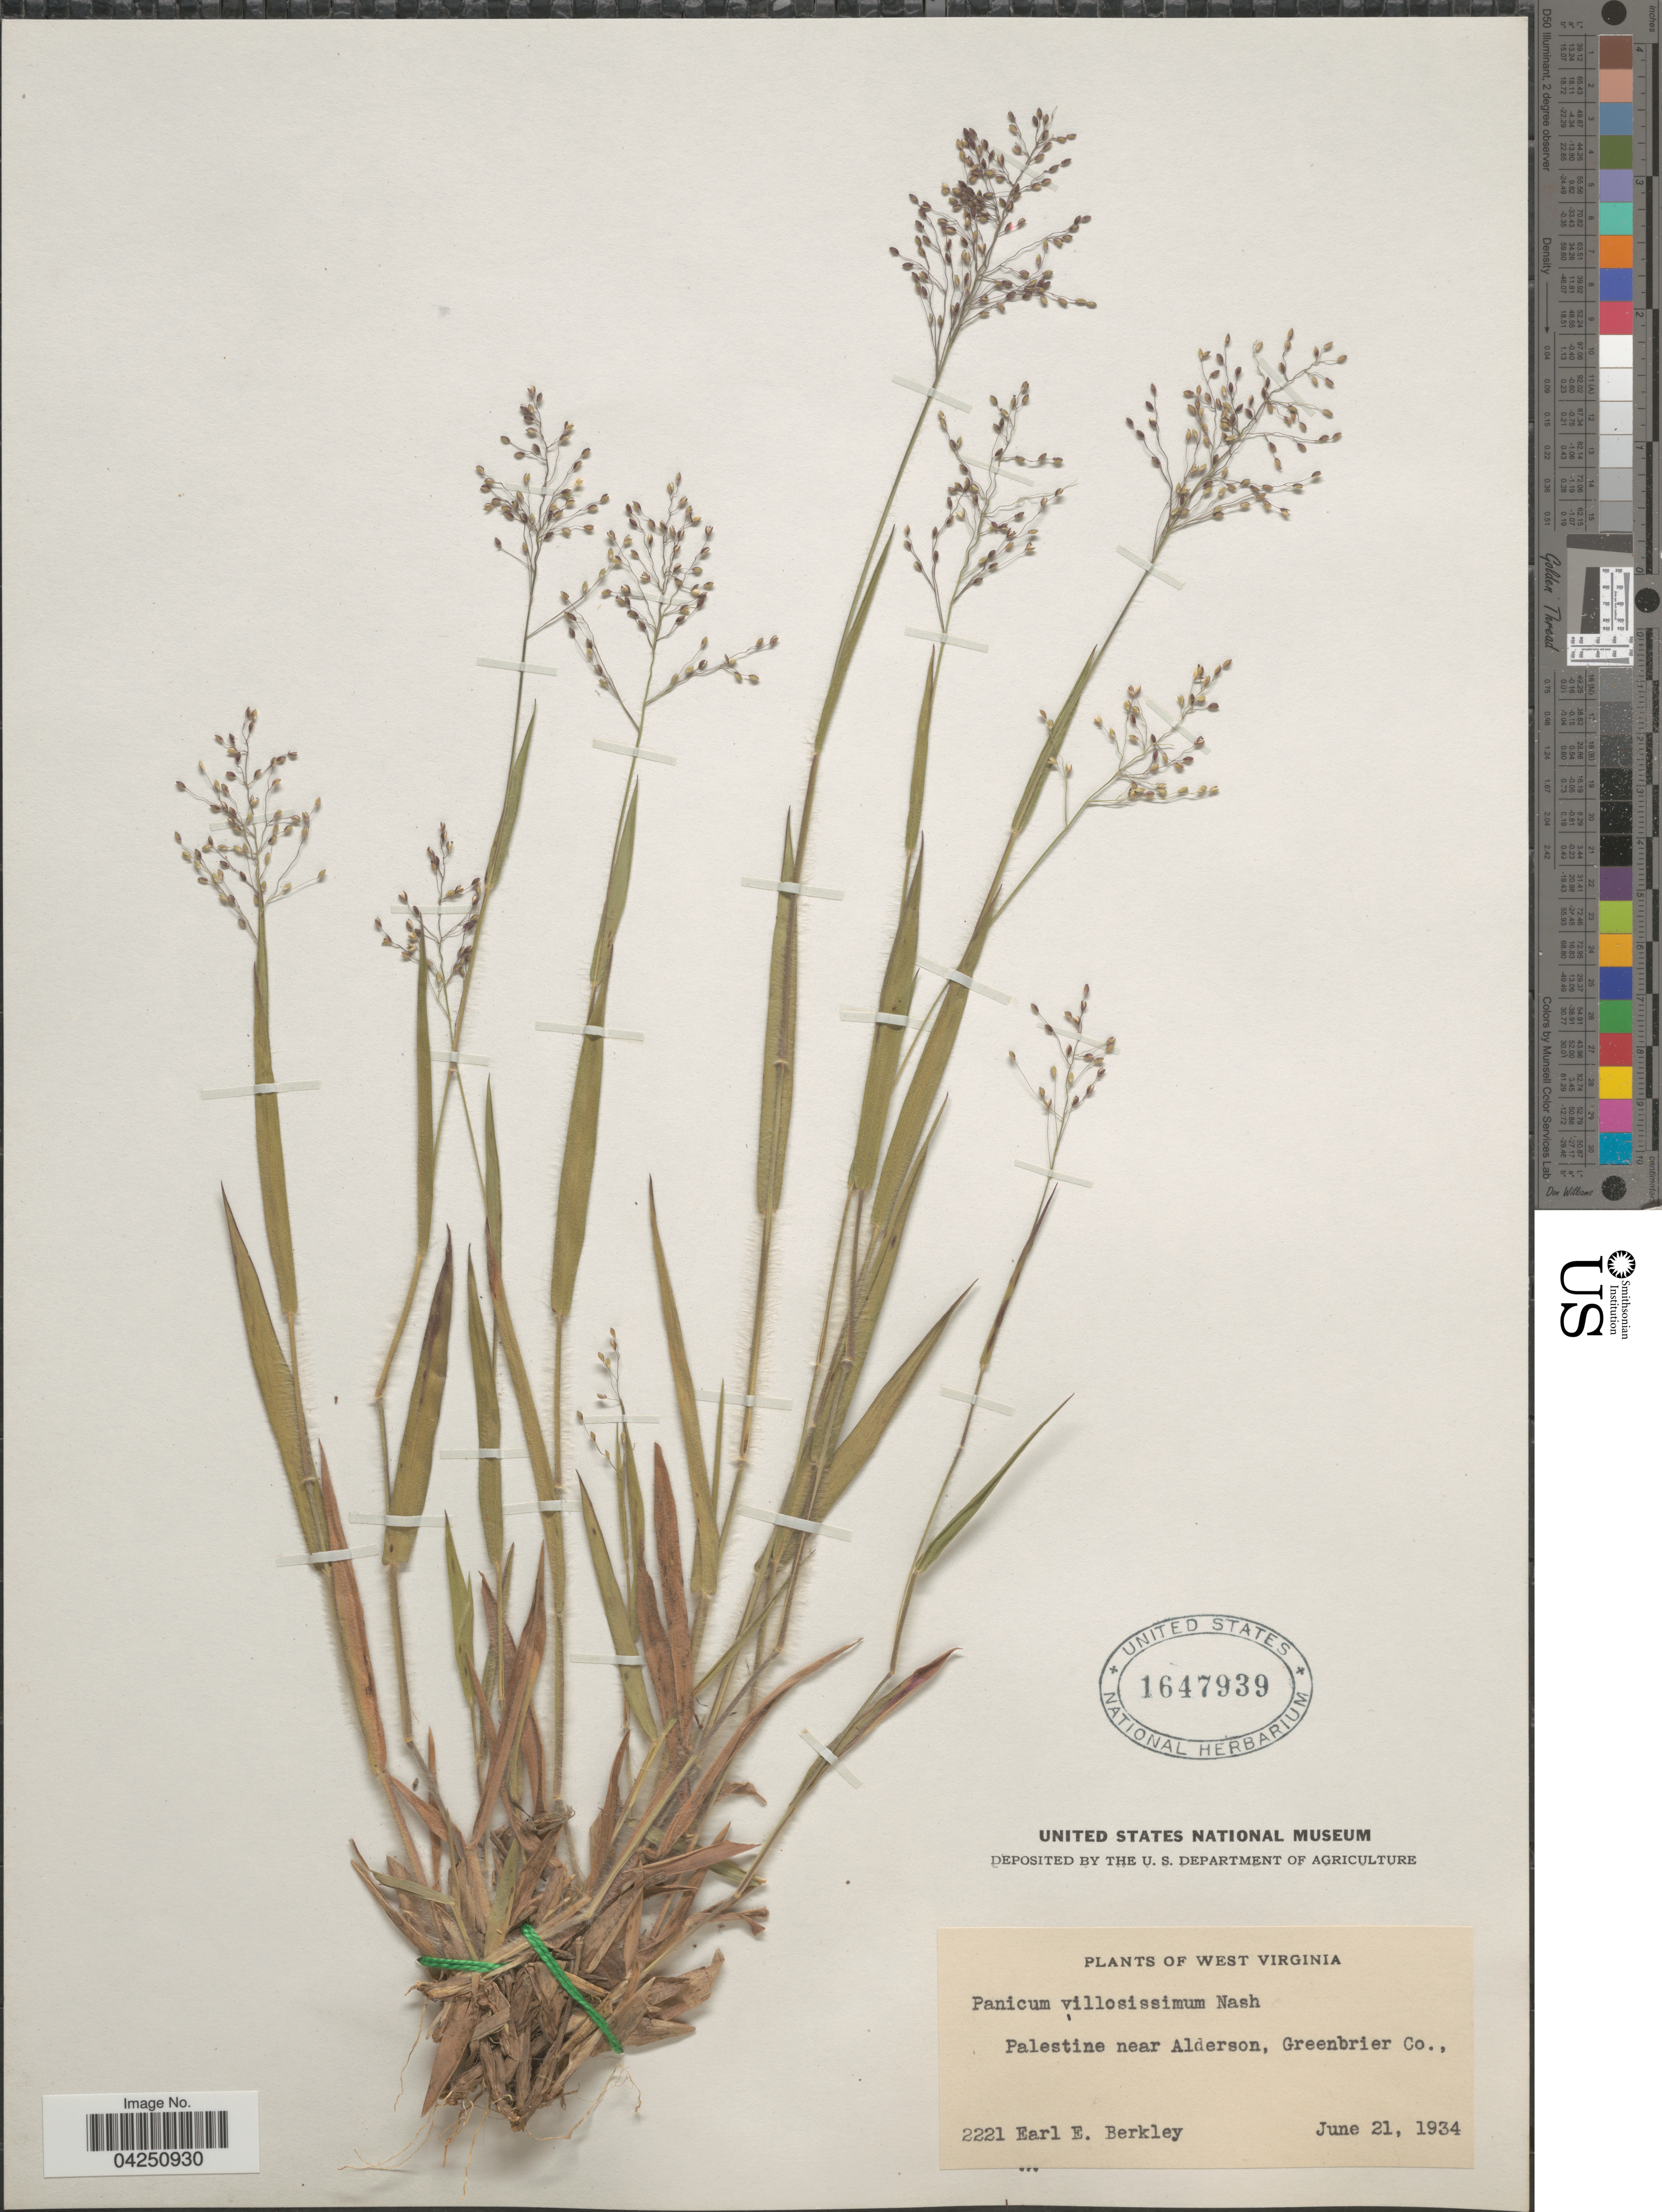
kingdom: Plantae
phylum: Tracheophyta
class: Liliopsida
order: Poales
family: Poaceae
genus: Dichanthelium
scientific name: Dichanthelium acuminatum var. acuminatum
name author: (Sw.) Gould & C.A. Clark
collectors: E. Berkley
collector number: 2221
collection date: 1934-06-21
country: United States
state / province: West Virginia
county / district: Greenbrier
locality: Palestine near Alderson, Greenbrier Co.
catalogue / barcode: US 1647939